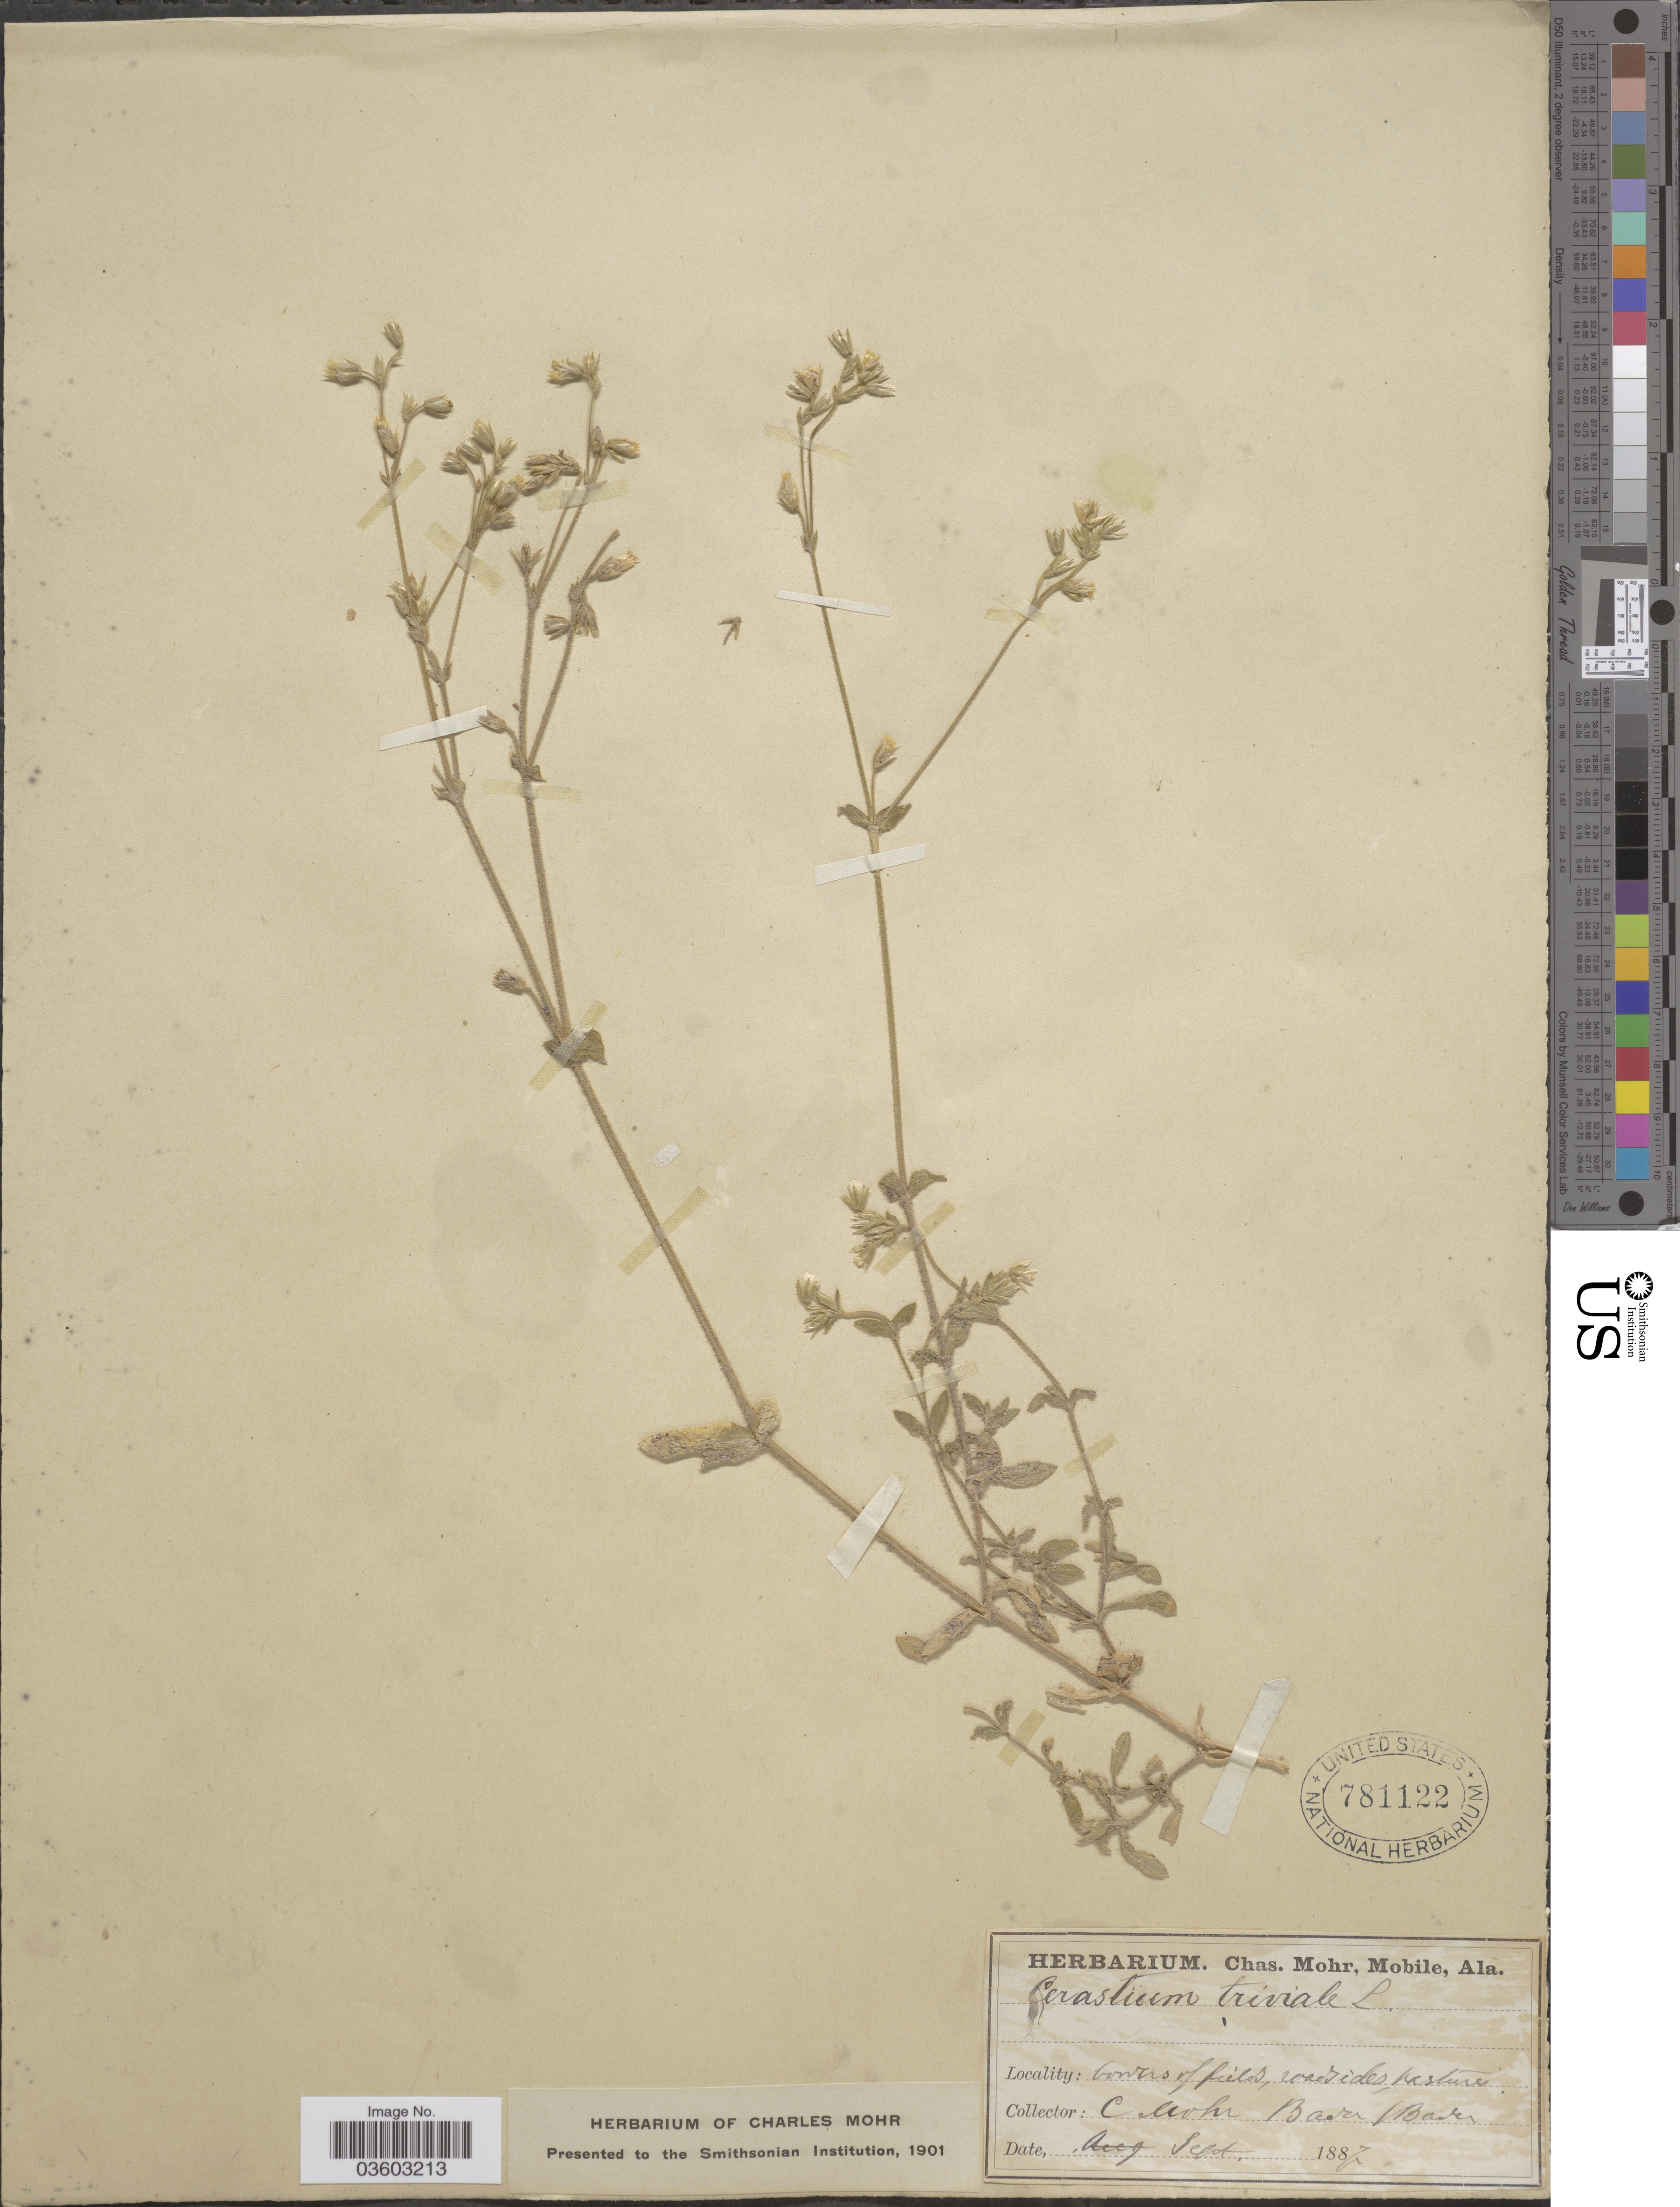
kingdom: Plantae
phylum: Tracheophyta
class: Magnoliopsida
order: Caryophyllales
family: Caryophyllaceae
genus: Cerastium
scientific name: Cerastium triviale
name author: Link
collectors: Mohr, C. T. (herbarium)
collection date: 1887-09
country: Germany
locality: Baden/ Baden.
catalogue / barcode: US 781122